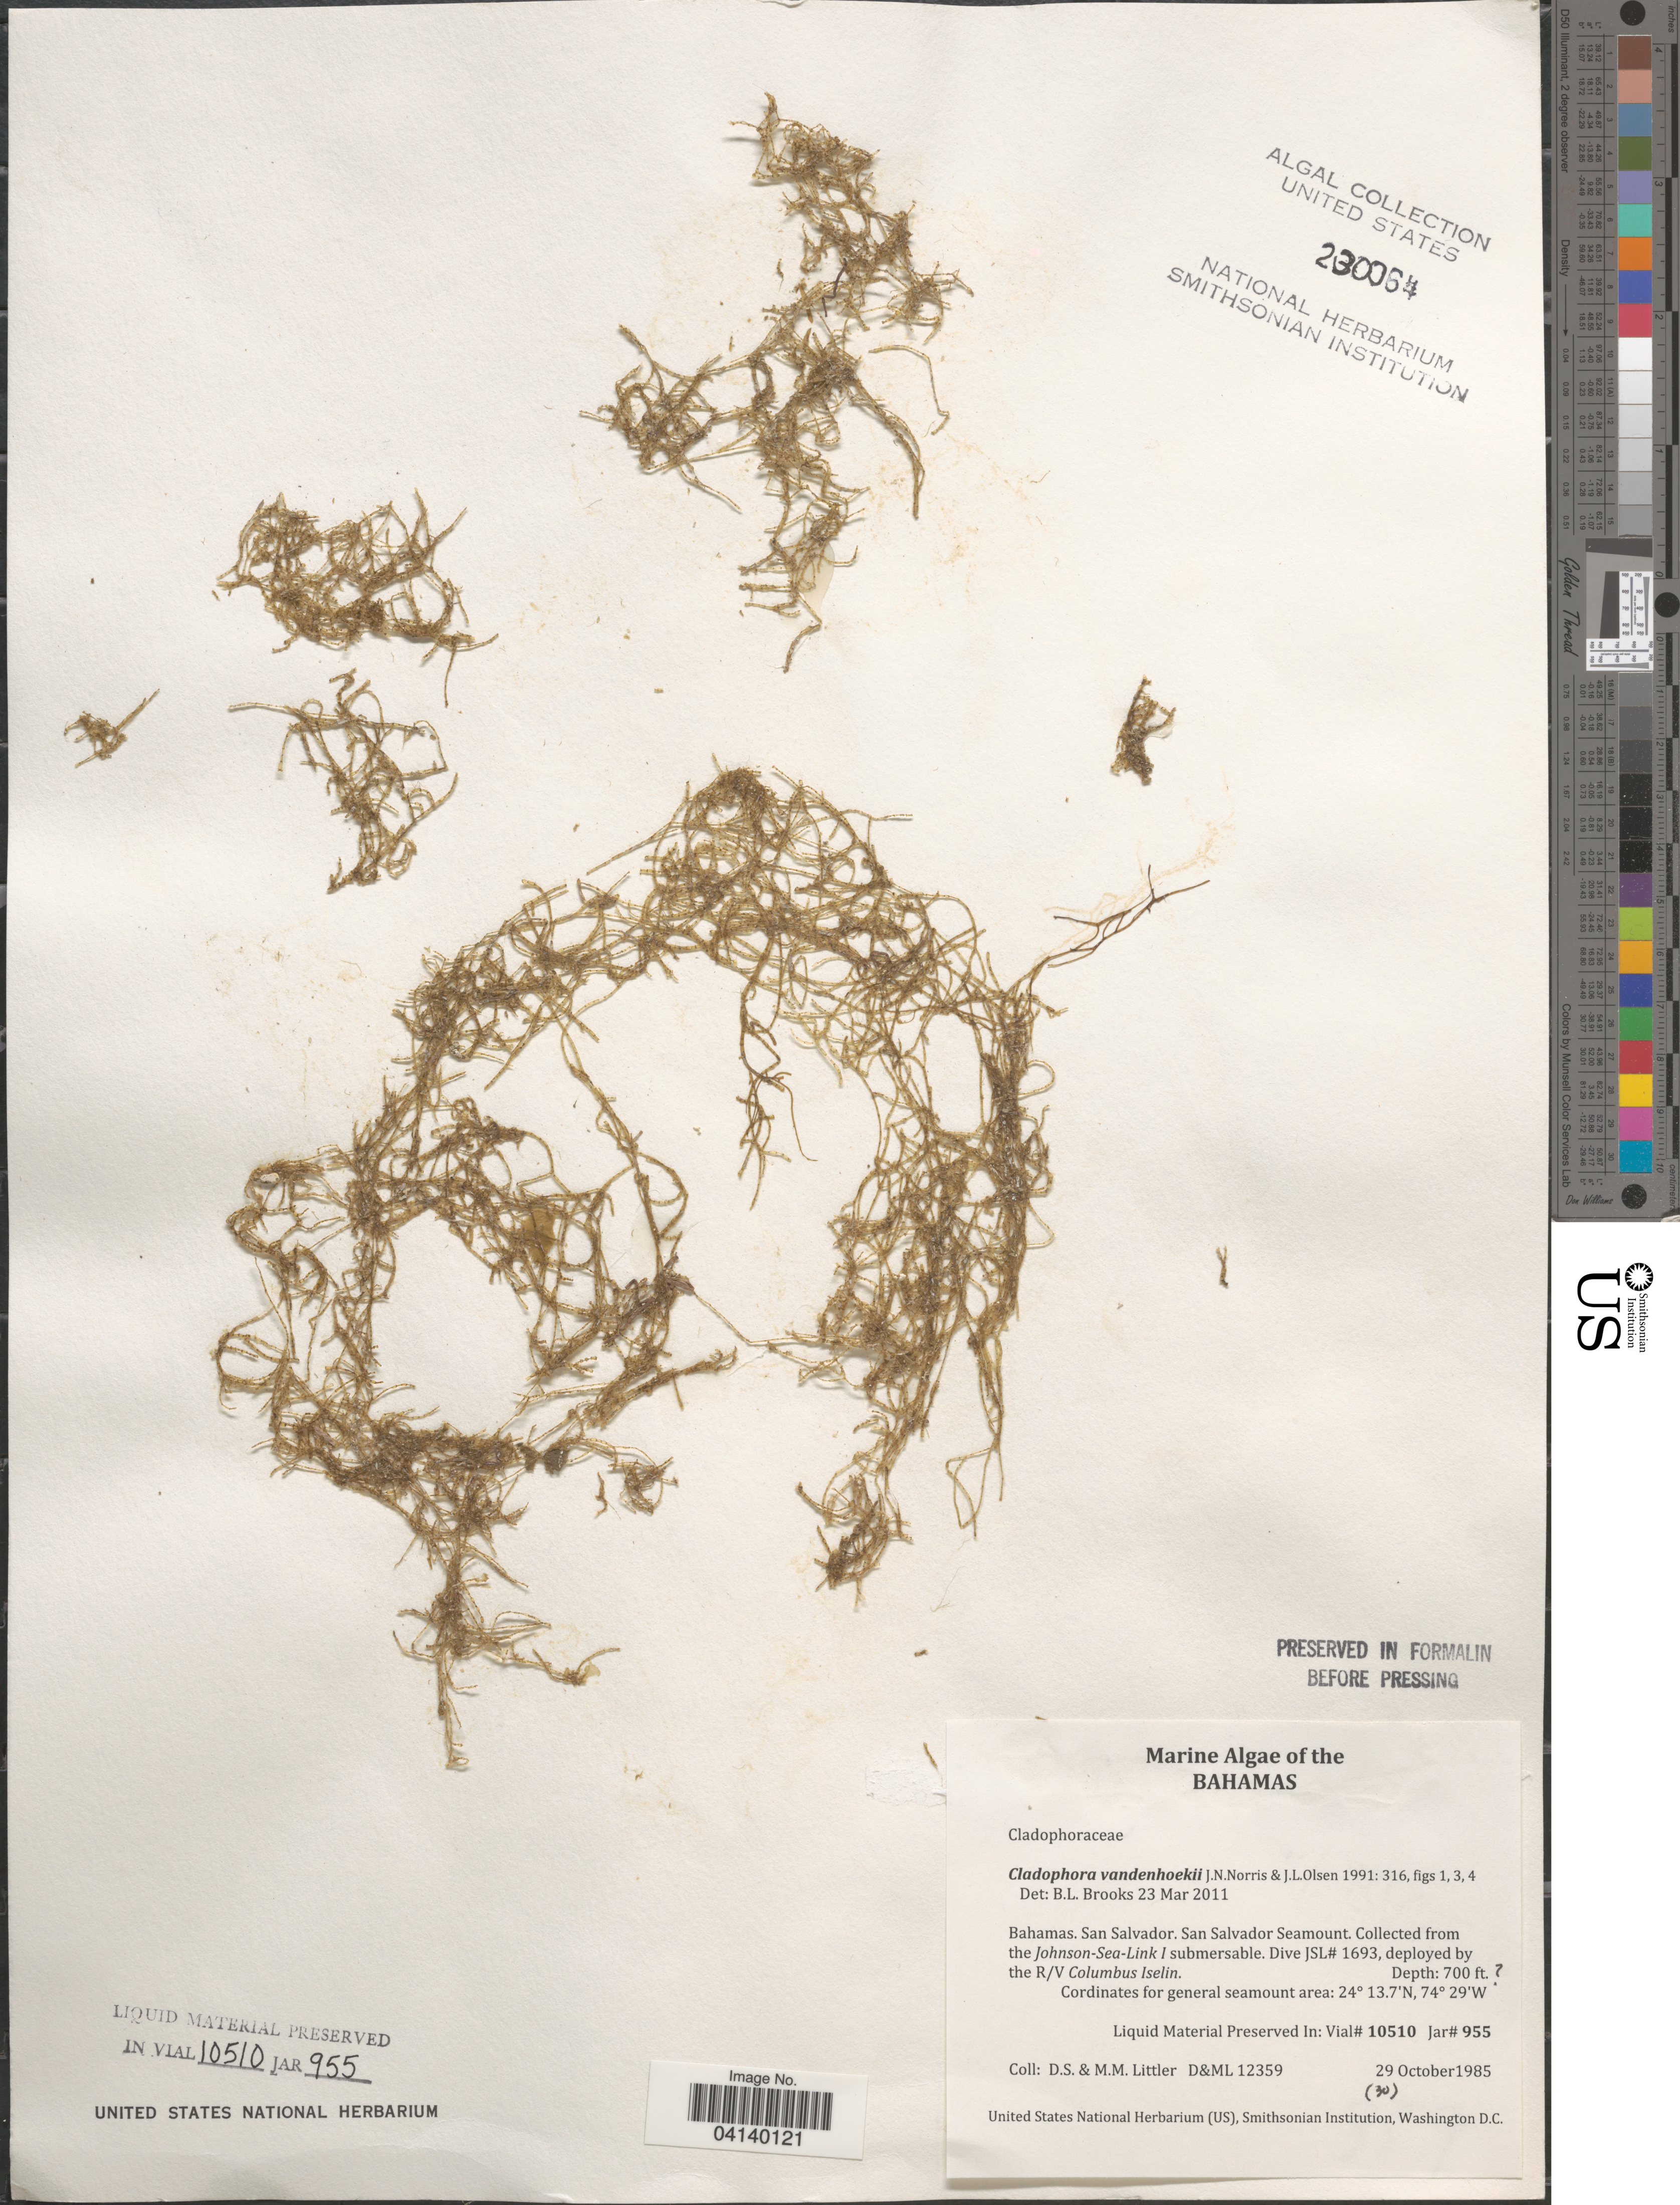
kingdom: Plantae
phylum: Chlorophyta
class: Ulvophyceae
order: Cladophorales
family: Cladophoraceae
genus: Cladophora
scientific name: Cladophora vandenhoekii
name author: J.N. Norris & J.L. Olsen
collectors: D. S. Littler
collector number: D&ML12359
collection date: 1985-10-30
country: Bahamas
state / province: San Salvador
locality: San Salvador Seamount. The Johnson-Sea-Link 1 submersable. Dive JSL#1693, deployed by the R/V Columbus Iselin.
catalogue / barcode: US 230064